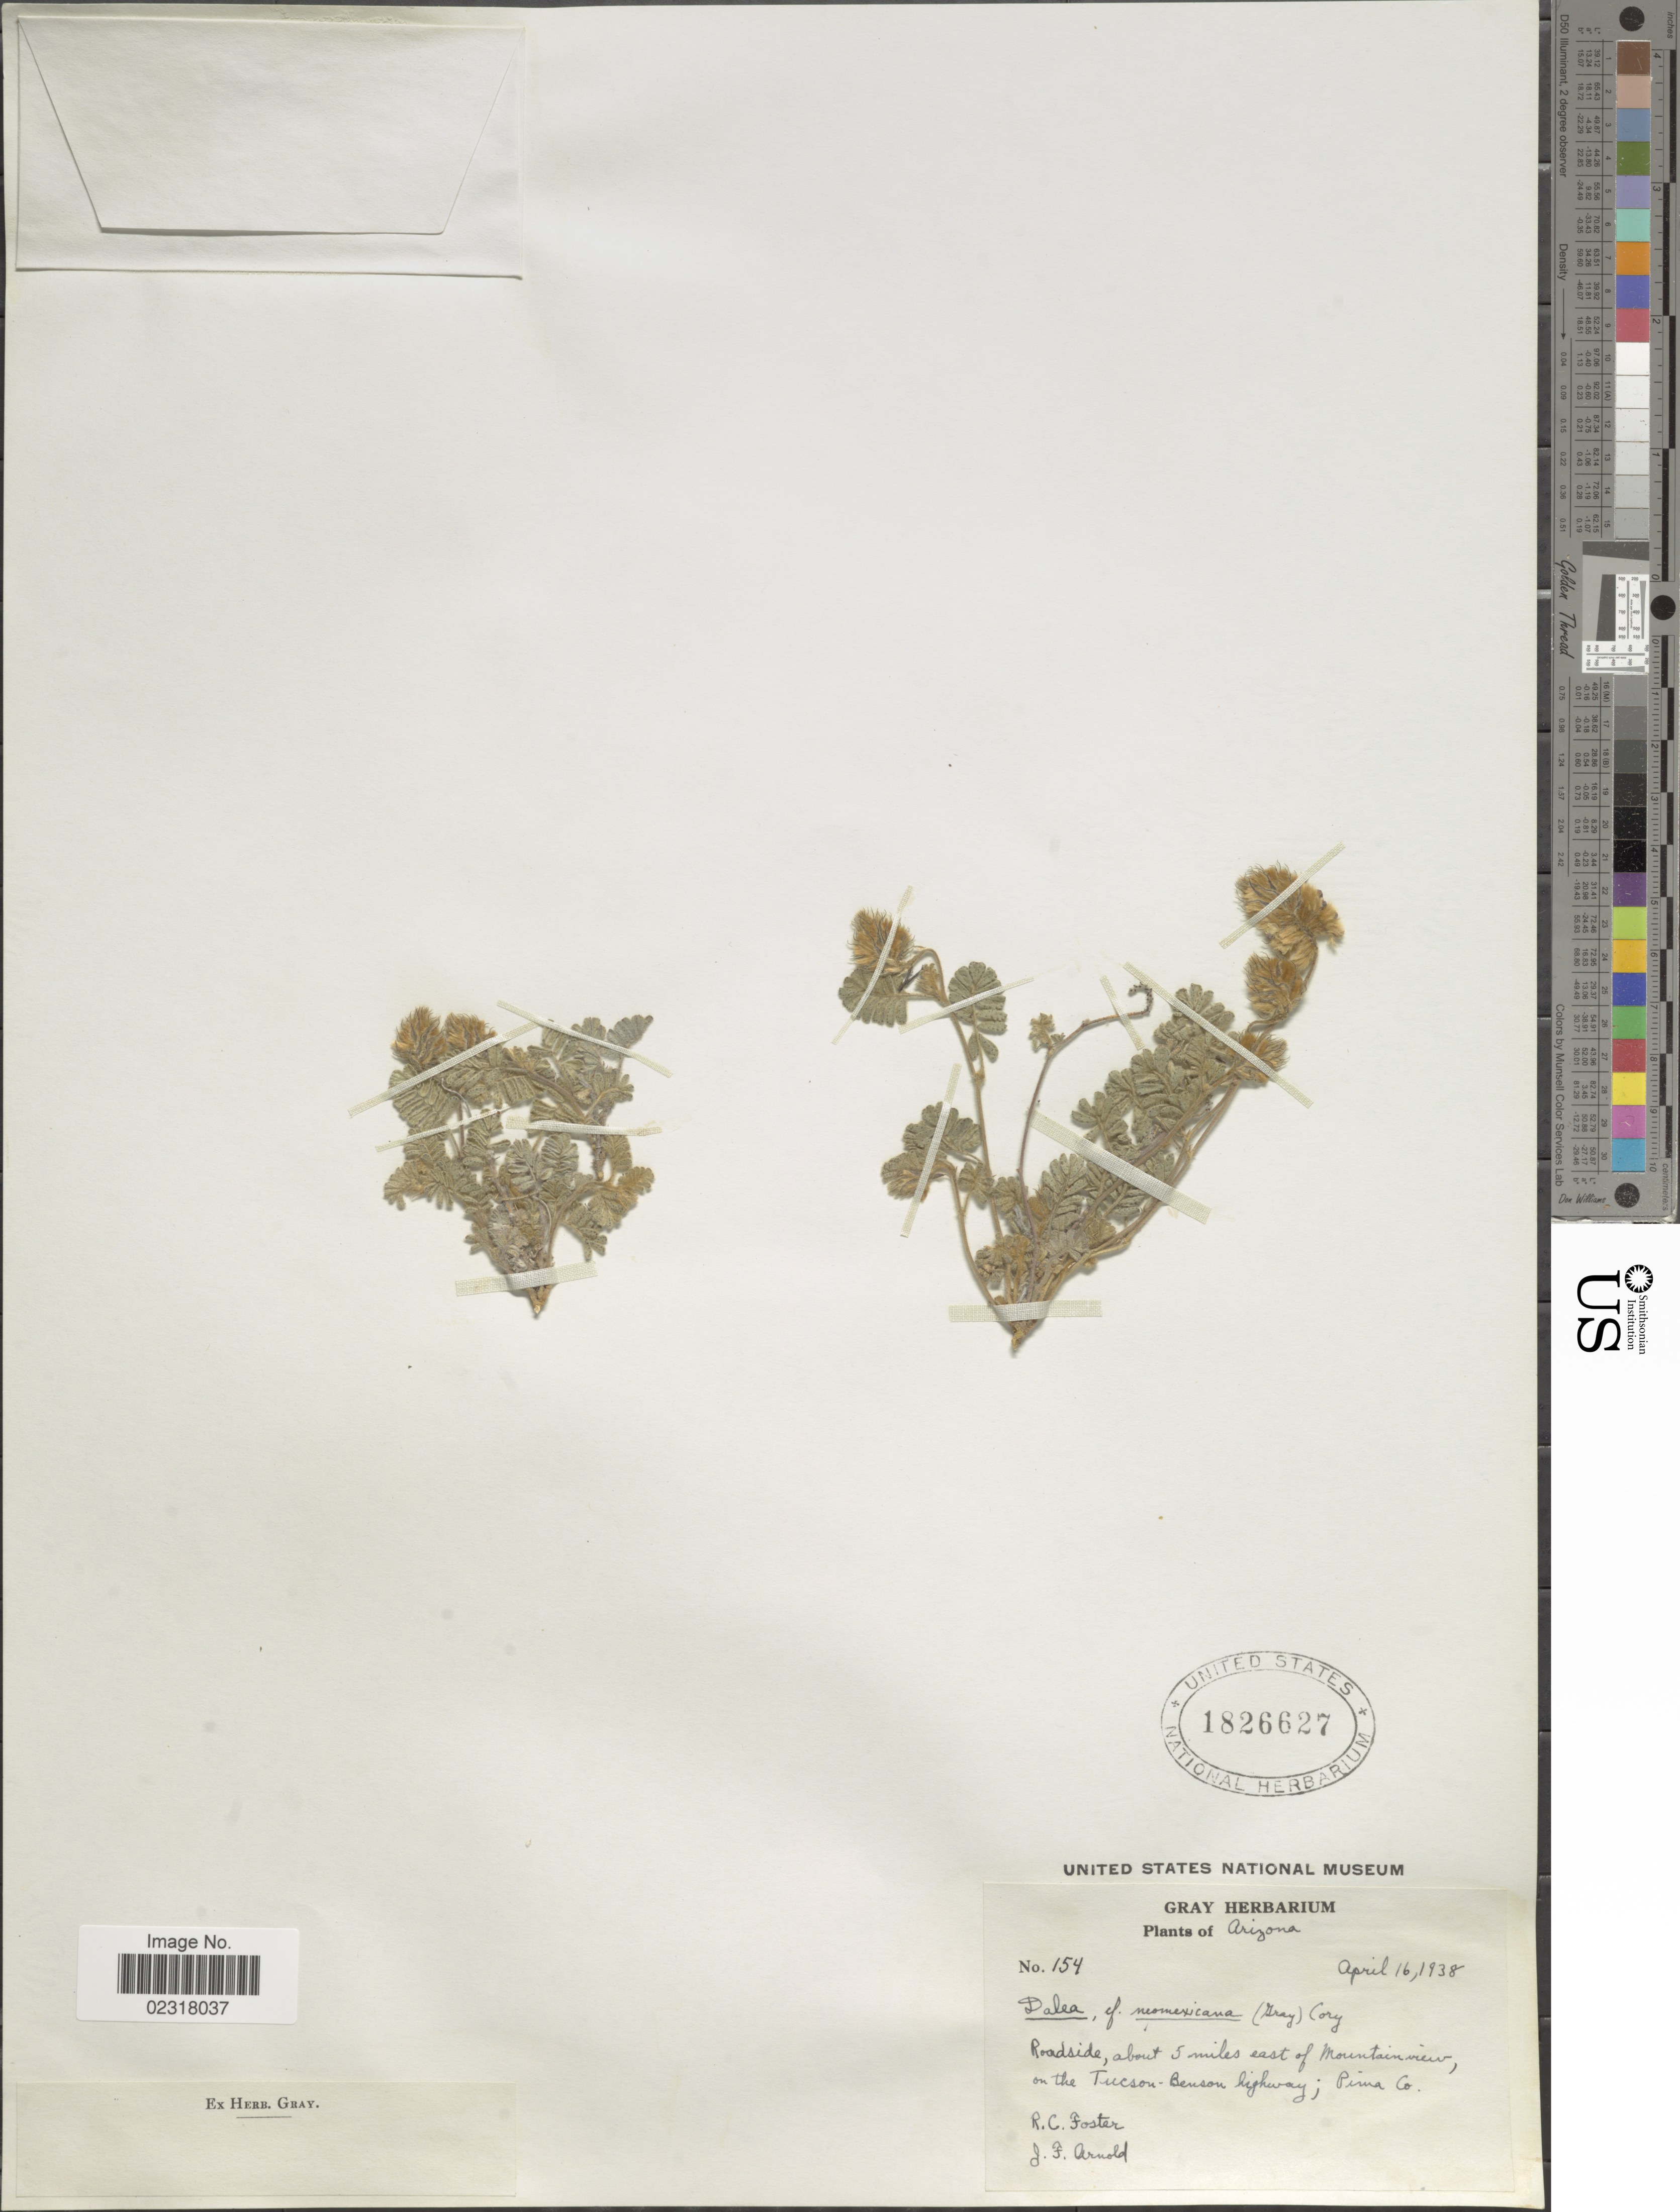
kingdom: Plantae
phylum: Tracheophyta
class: Magnoliopsida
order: Fabales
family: Fabaceae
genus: Dalea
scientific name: Dalea neomexicana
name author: (A. Gray) Cory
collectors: R. C. Foster & J. F. Arnold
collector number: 154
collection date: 1938-04-16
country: United States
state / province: Arizona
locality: Roadside, about 5 miles east of Mountain view, on the Tucson-Benson highway; Pima Co.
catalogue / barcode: US 1826627